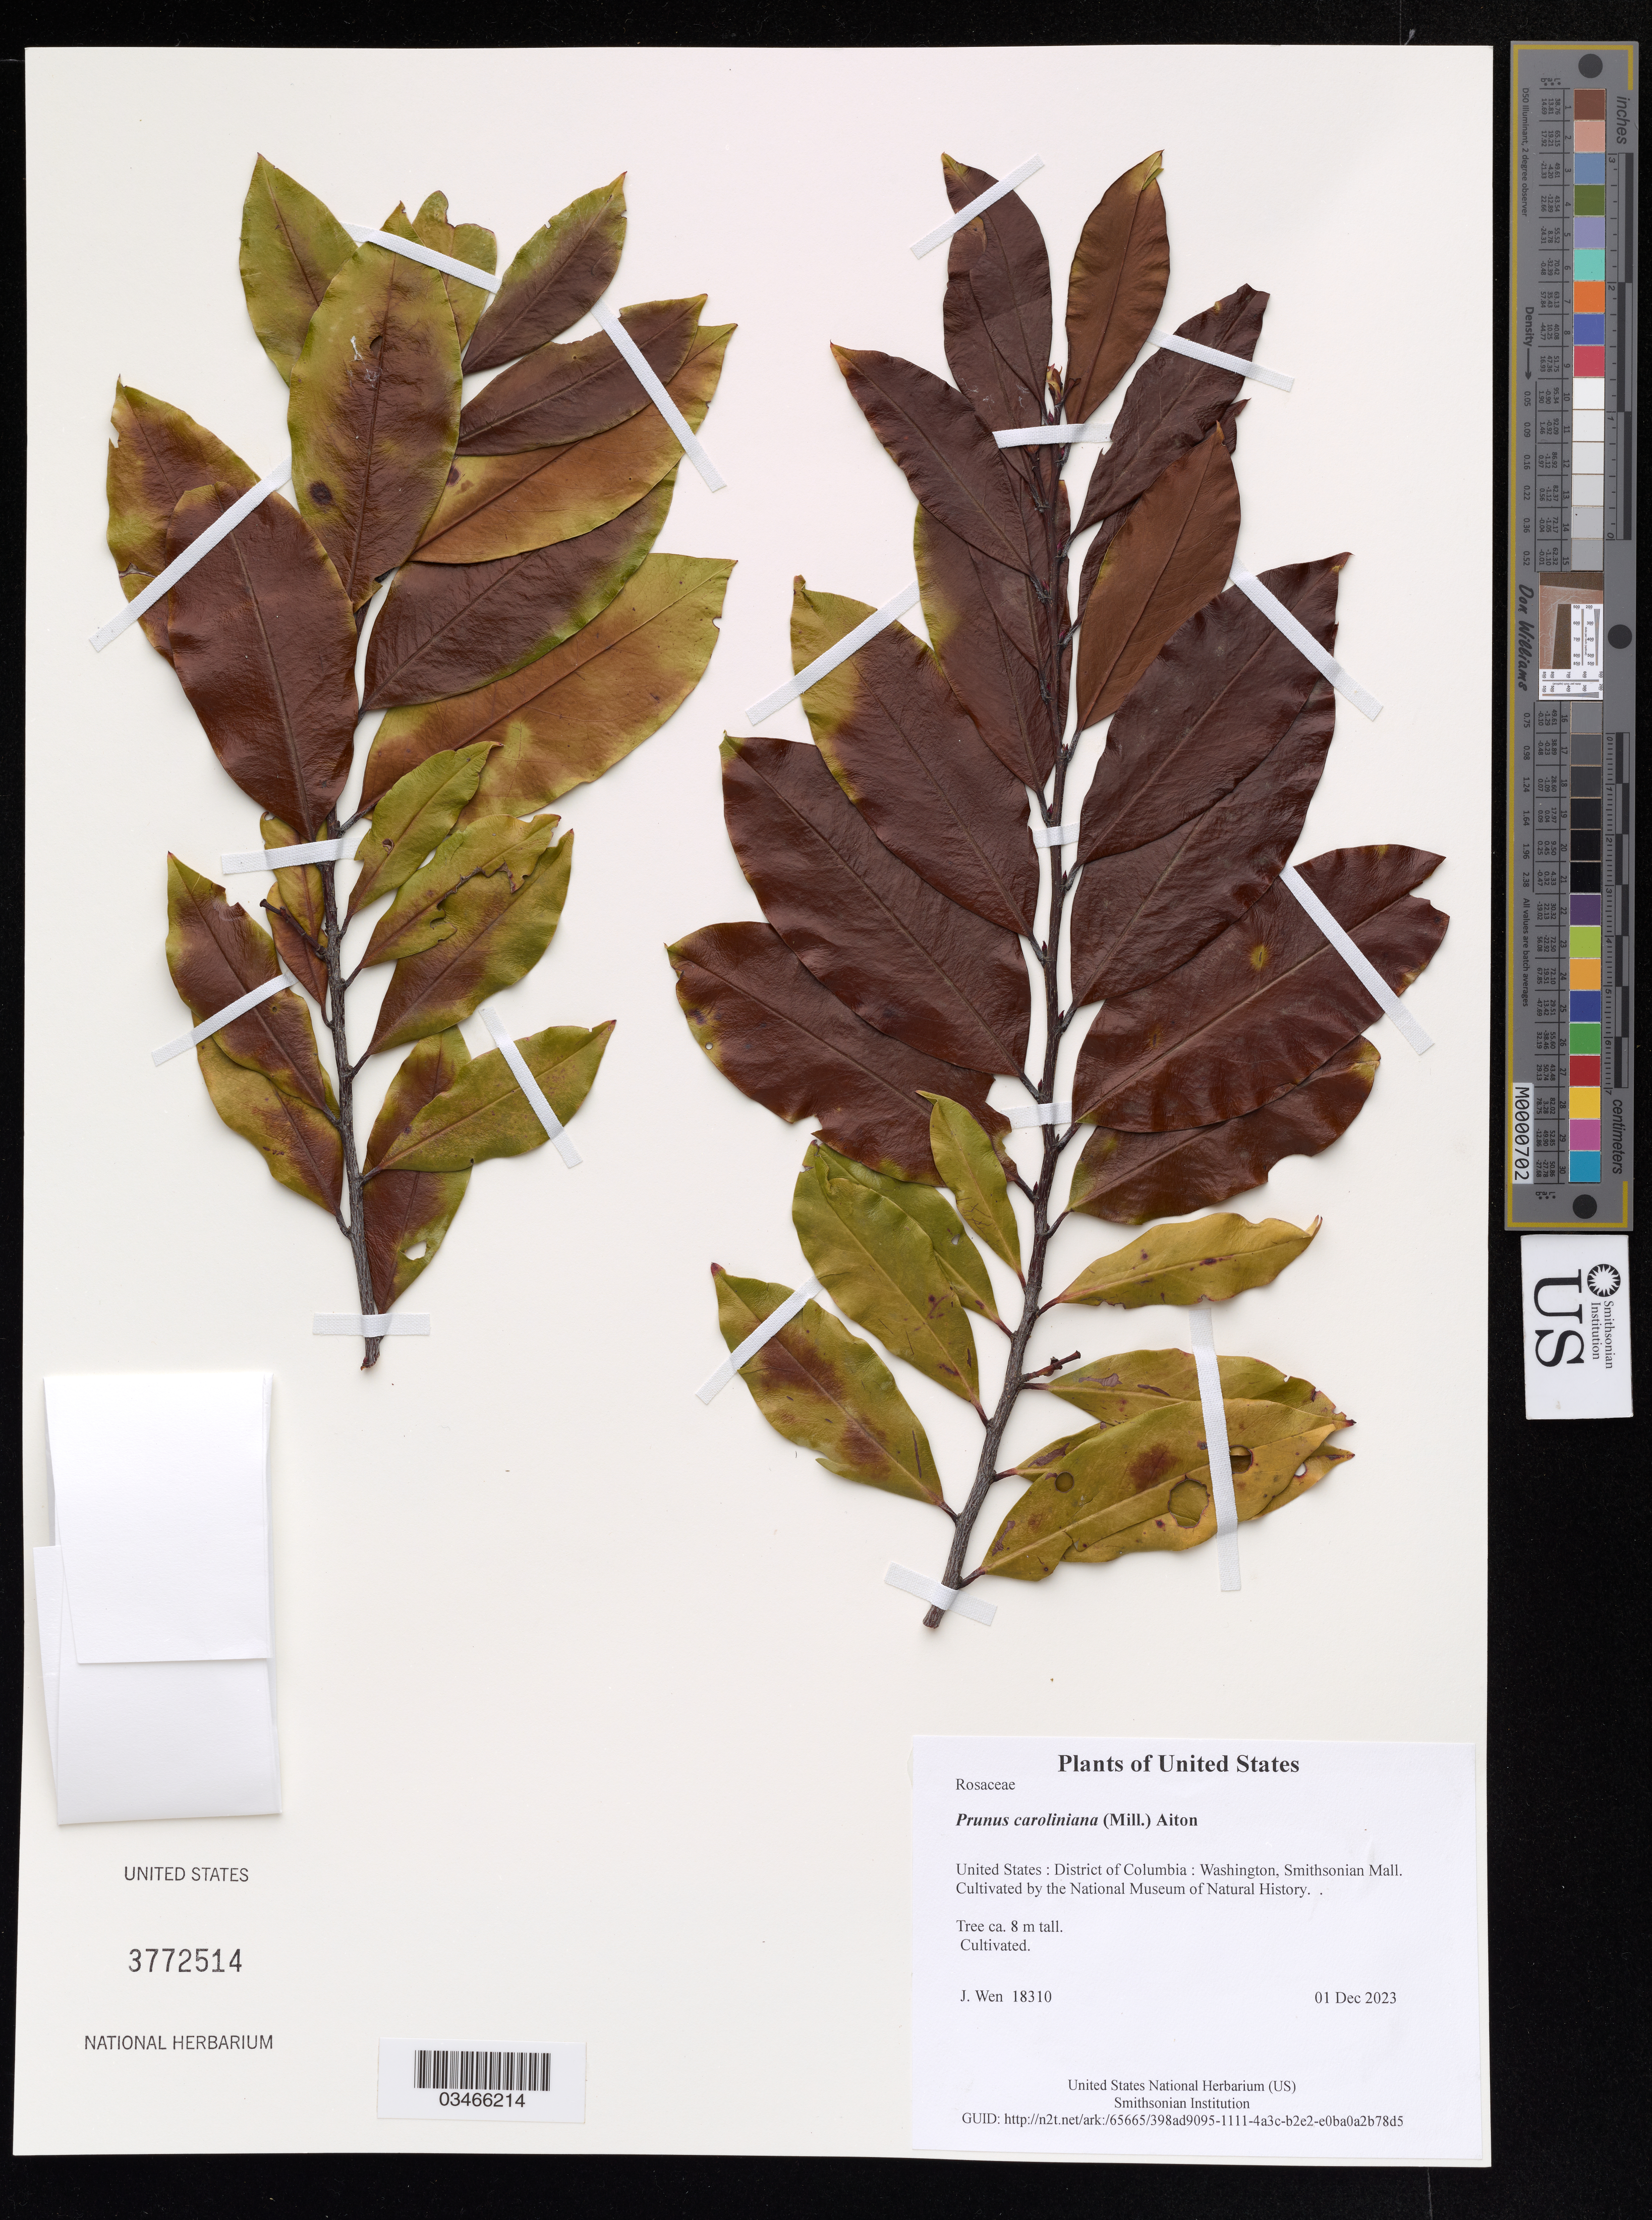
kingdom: Plantae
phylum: Tracheophyta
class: Magnoliopsida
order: Rosales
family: Rosaceae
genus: Prunus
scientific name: Prunus caroliniana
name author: (Mill.) Aiton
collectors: J. Wen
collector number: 18310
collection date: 2023-12-01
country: United States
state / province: District of Columbia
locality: Washington, Smithsonian Mall. Cultivated by the National Museum of Natural History.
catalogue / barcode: US 3772514